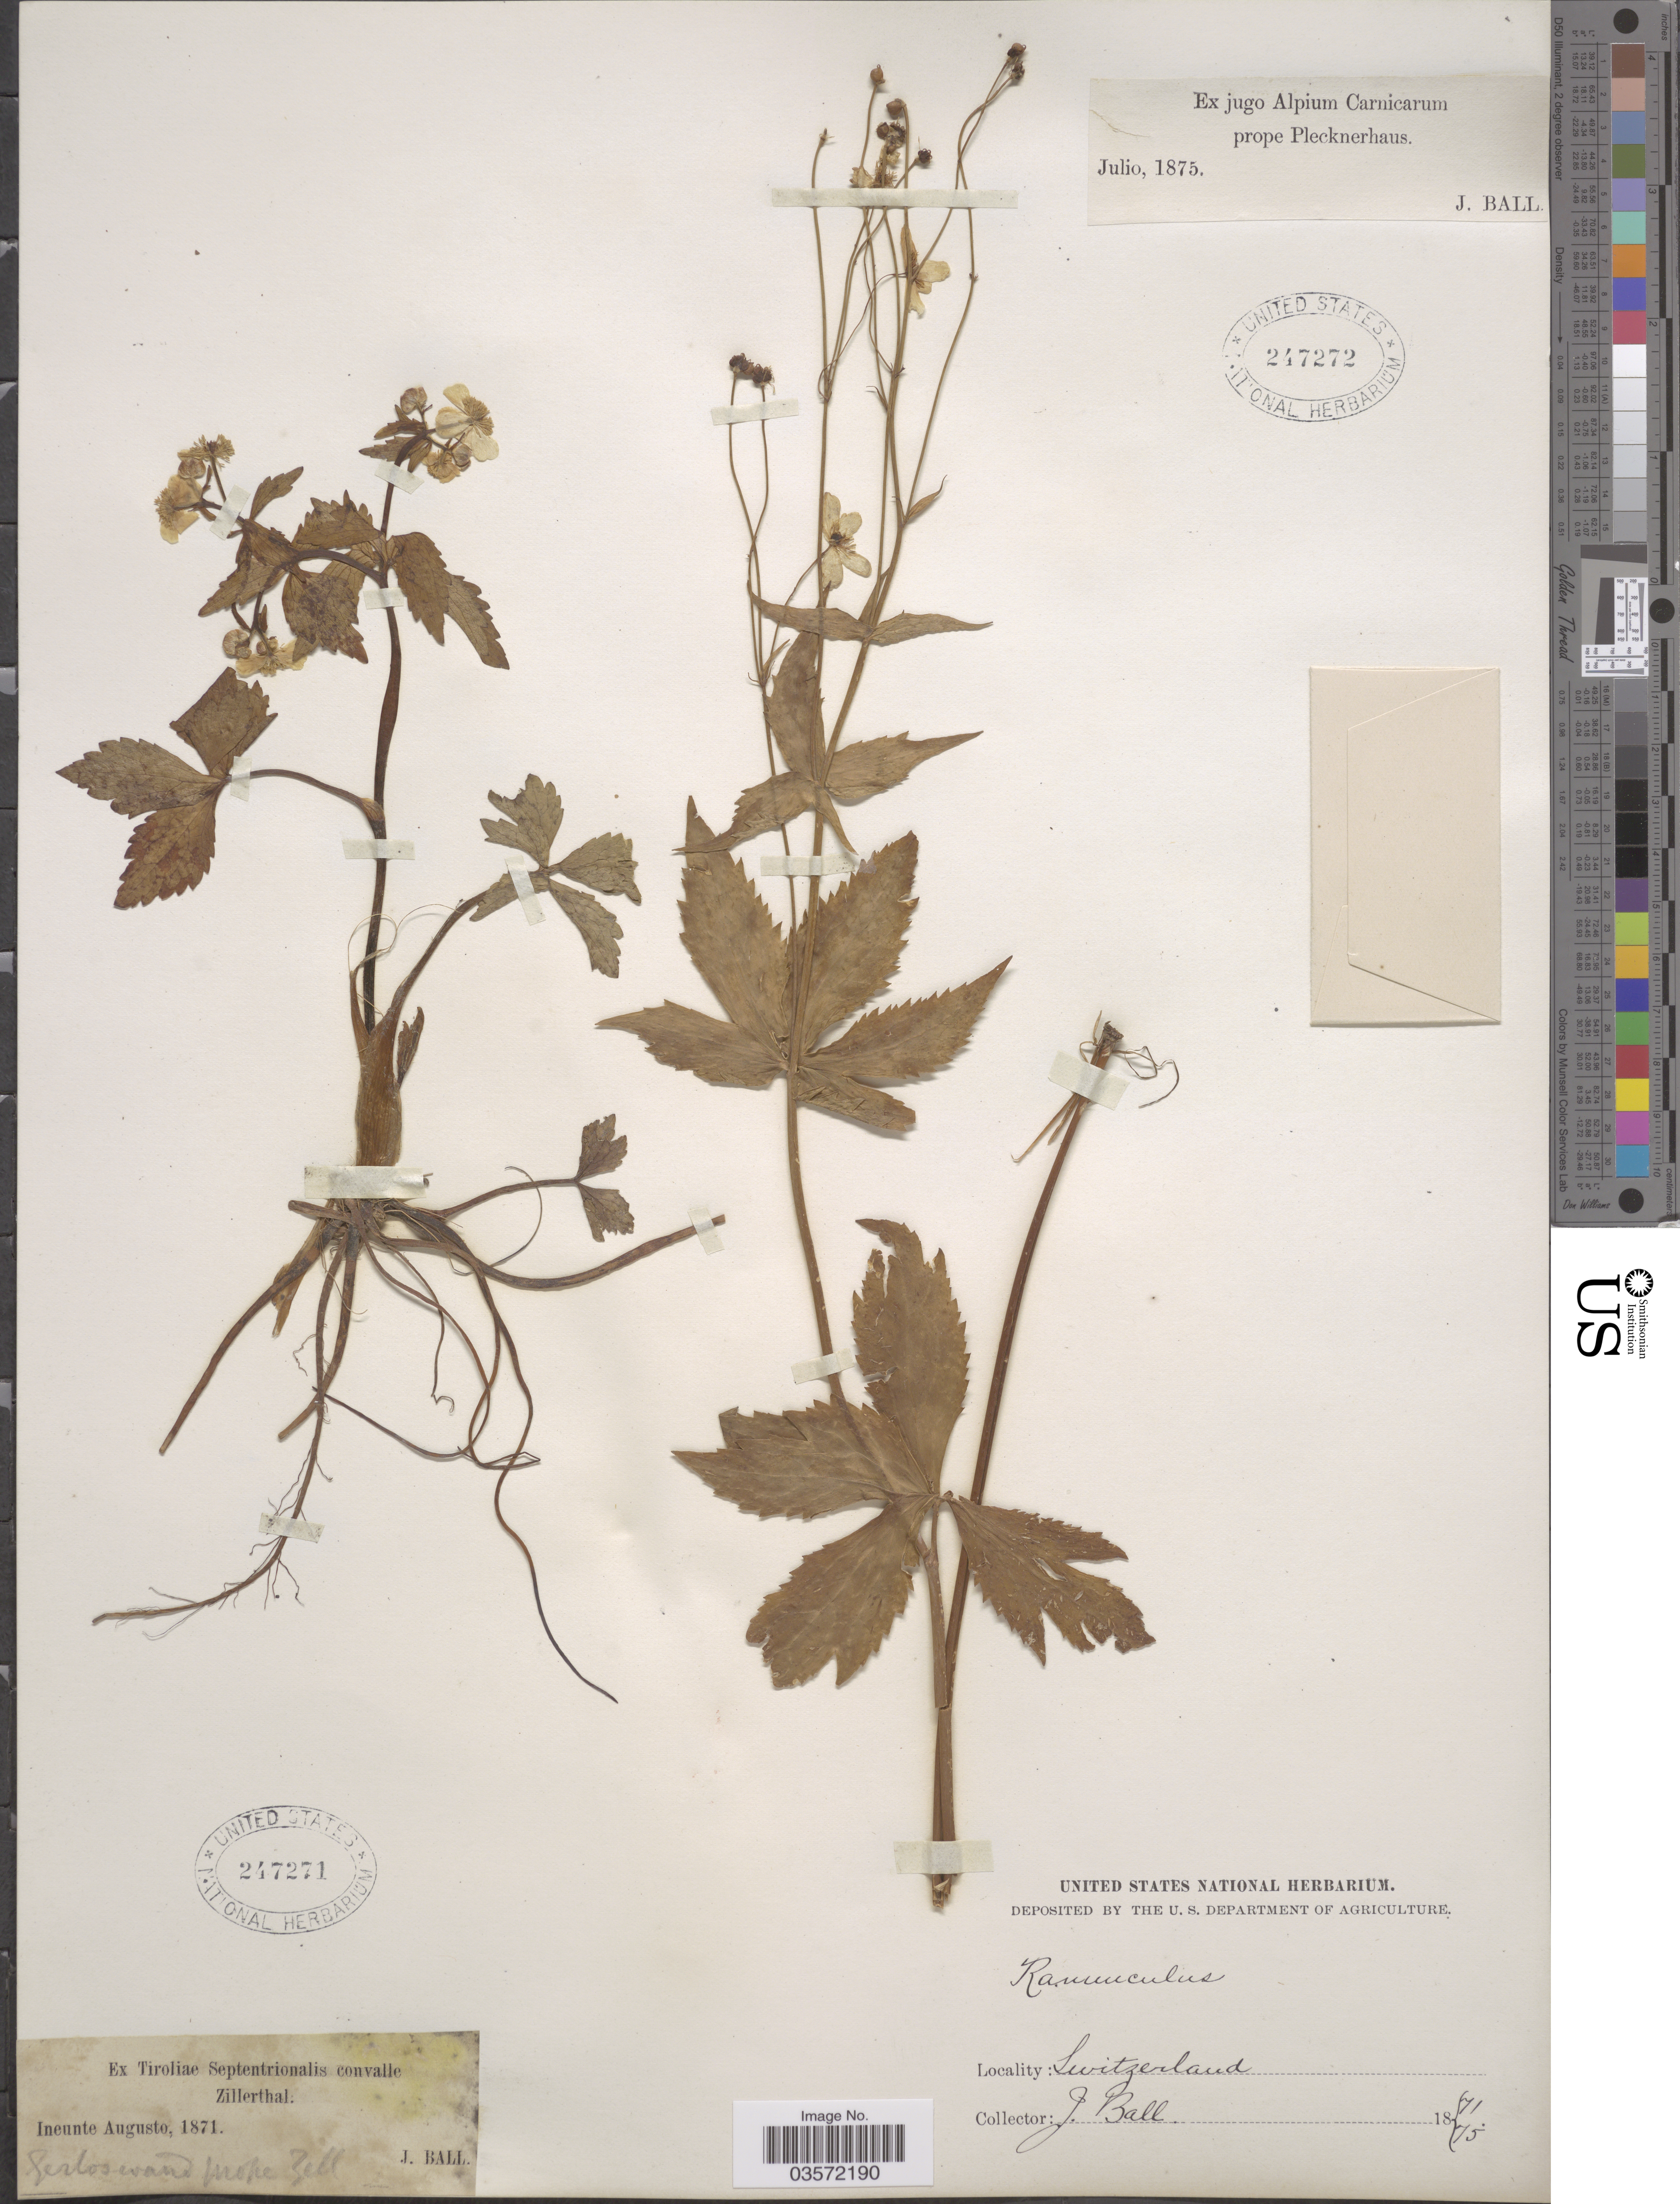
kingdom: Plantae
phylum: Tracheophyta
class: Magnoliopsida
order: Ranunculales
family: Ranunculaceae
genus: Ranunculus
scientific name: Ranunculus sp.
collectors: J. Ball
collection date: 1875-07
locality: Ex jugo Alpium Carnicarum prope Pleckerhaus.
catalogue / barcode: US 247272-2